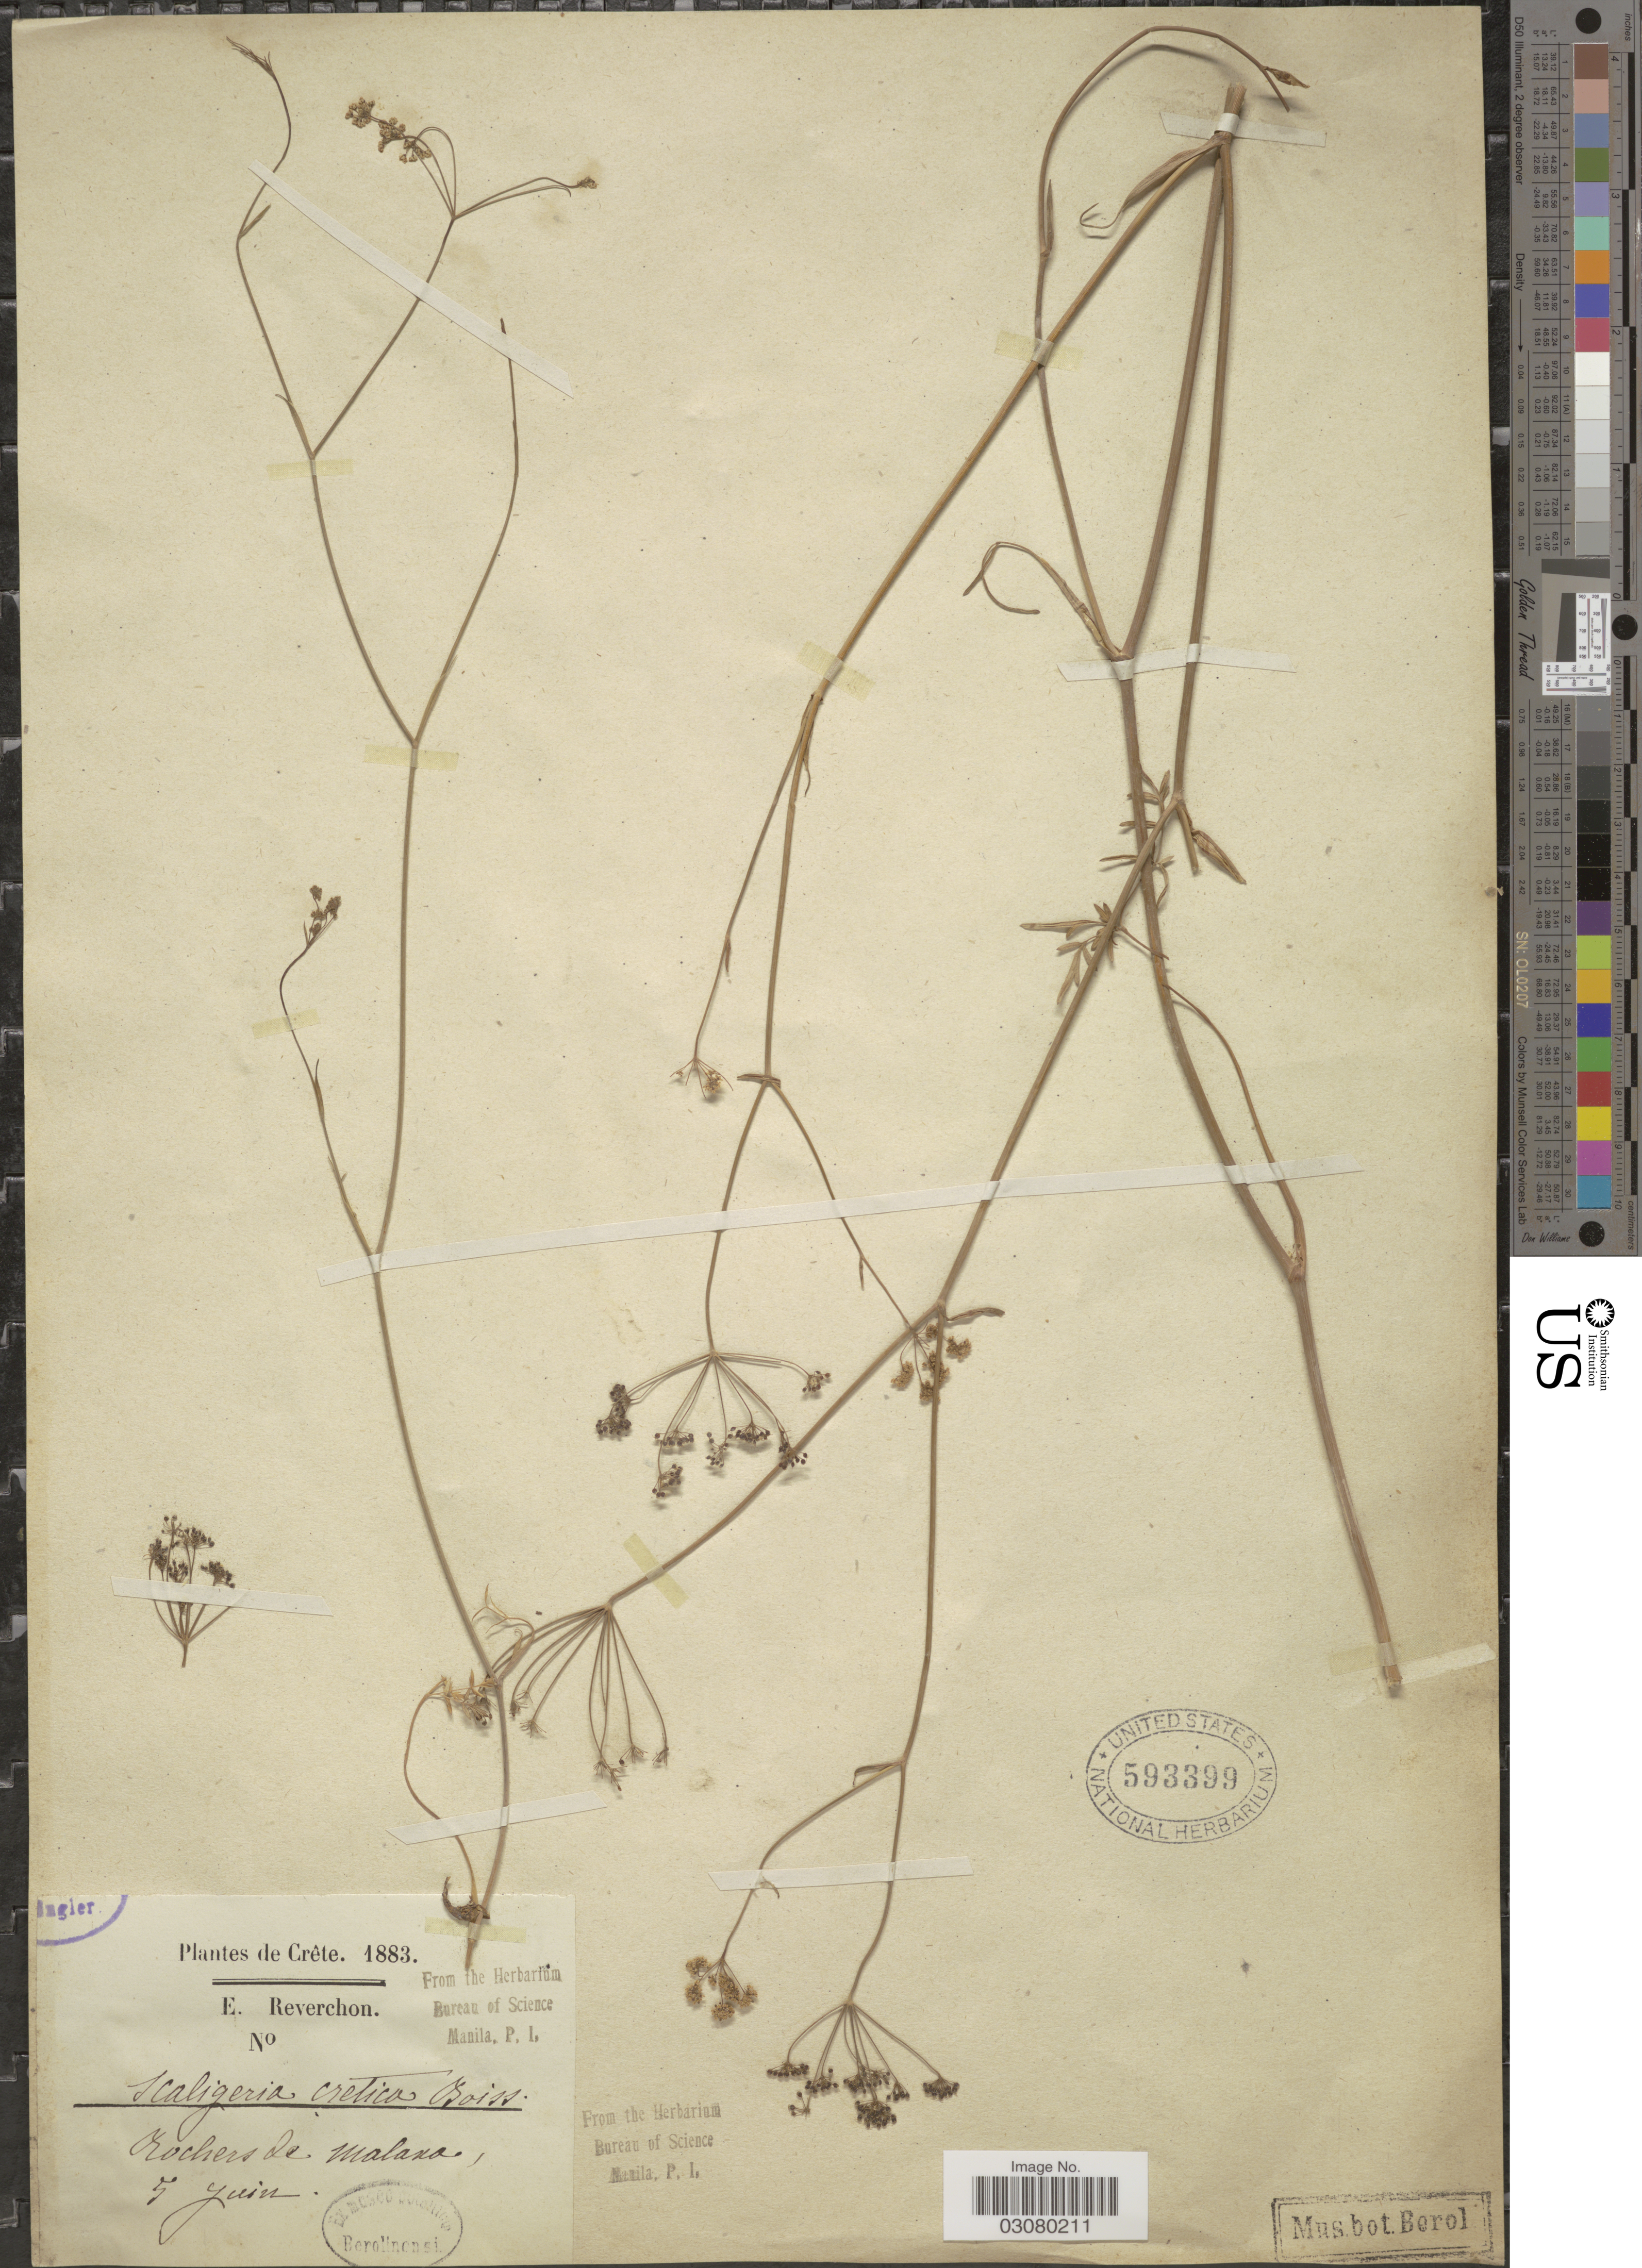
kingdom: Plantae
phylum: Tracheophyta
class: Magnoliopsida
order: Apiales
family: Apiaceae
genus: Scaligeria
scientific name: Scaligeria cretica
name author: (Mill.) Boiss.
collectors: E. Reverchon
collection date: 1883-06-05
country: Greece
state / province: Crete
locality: Crête, Rochers de Malaxa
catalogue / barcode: US 593399